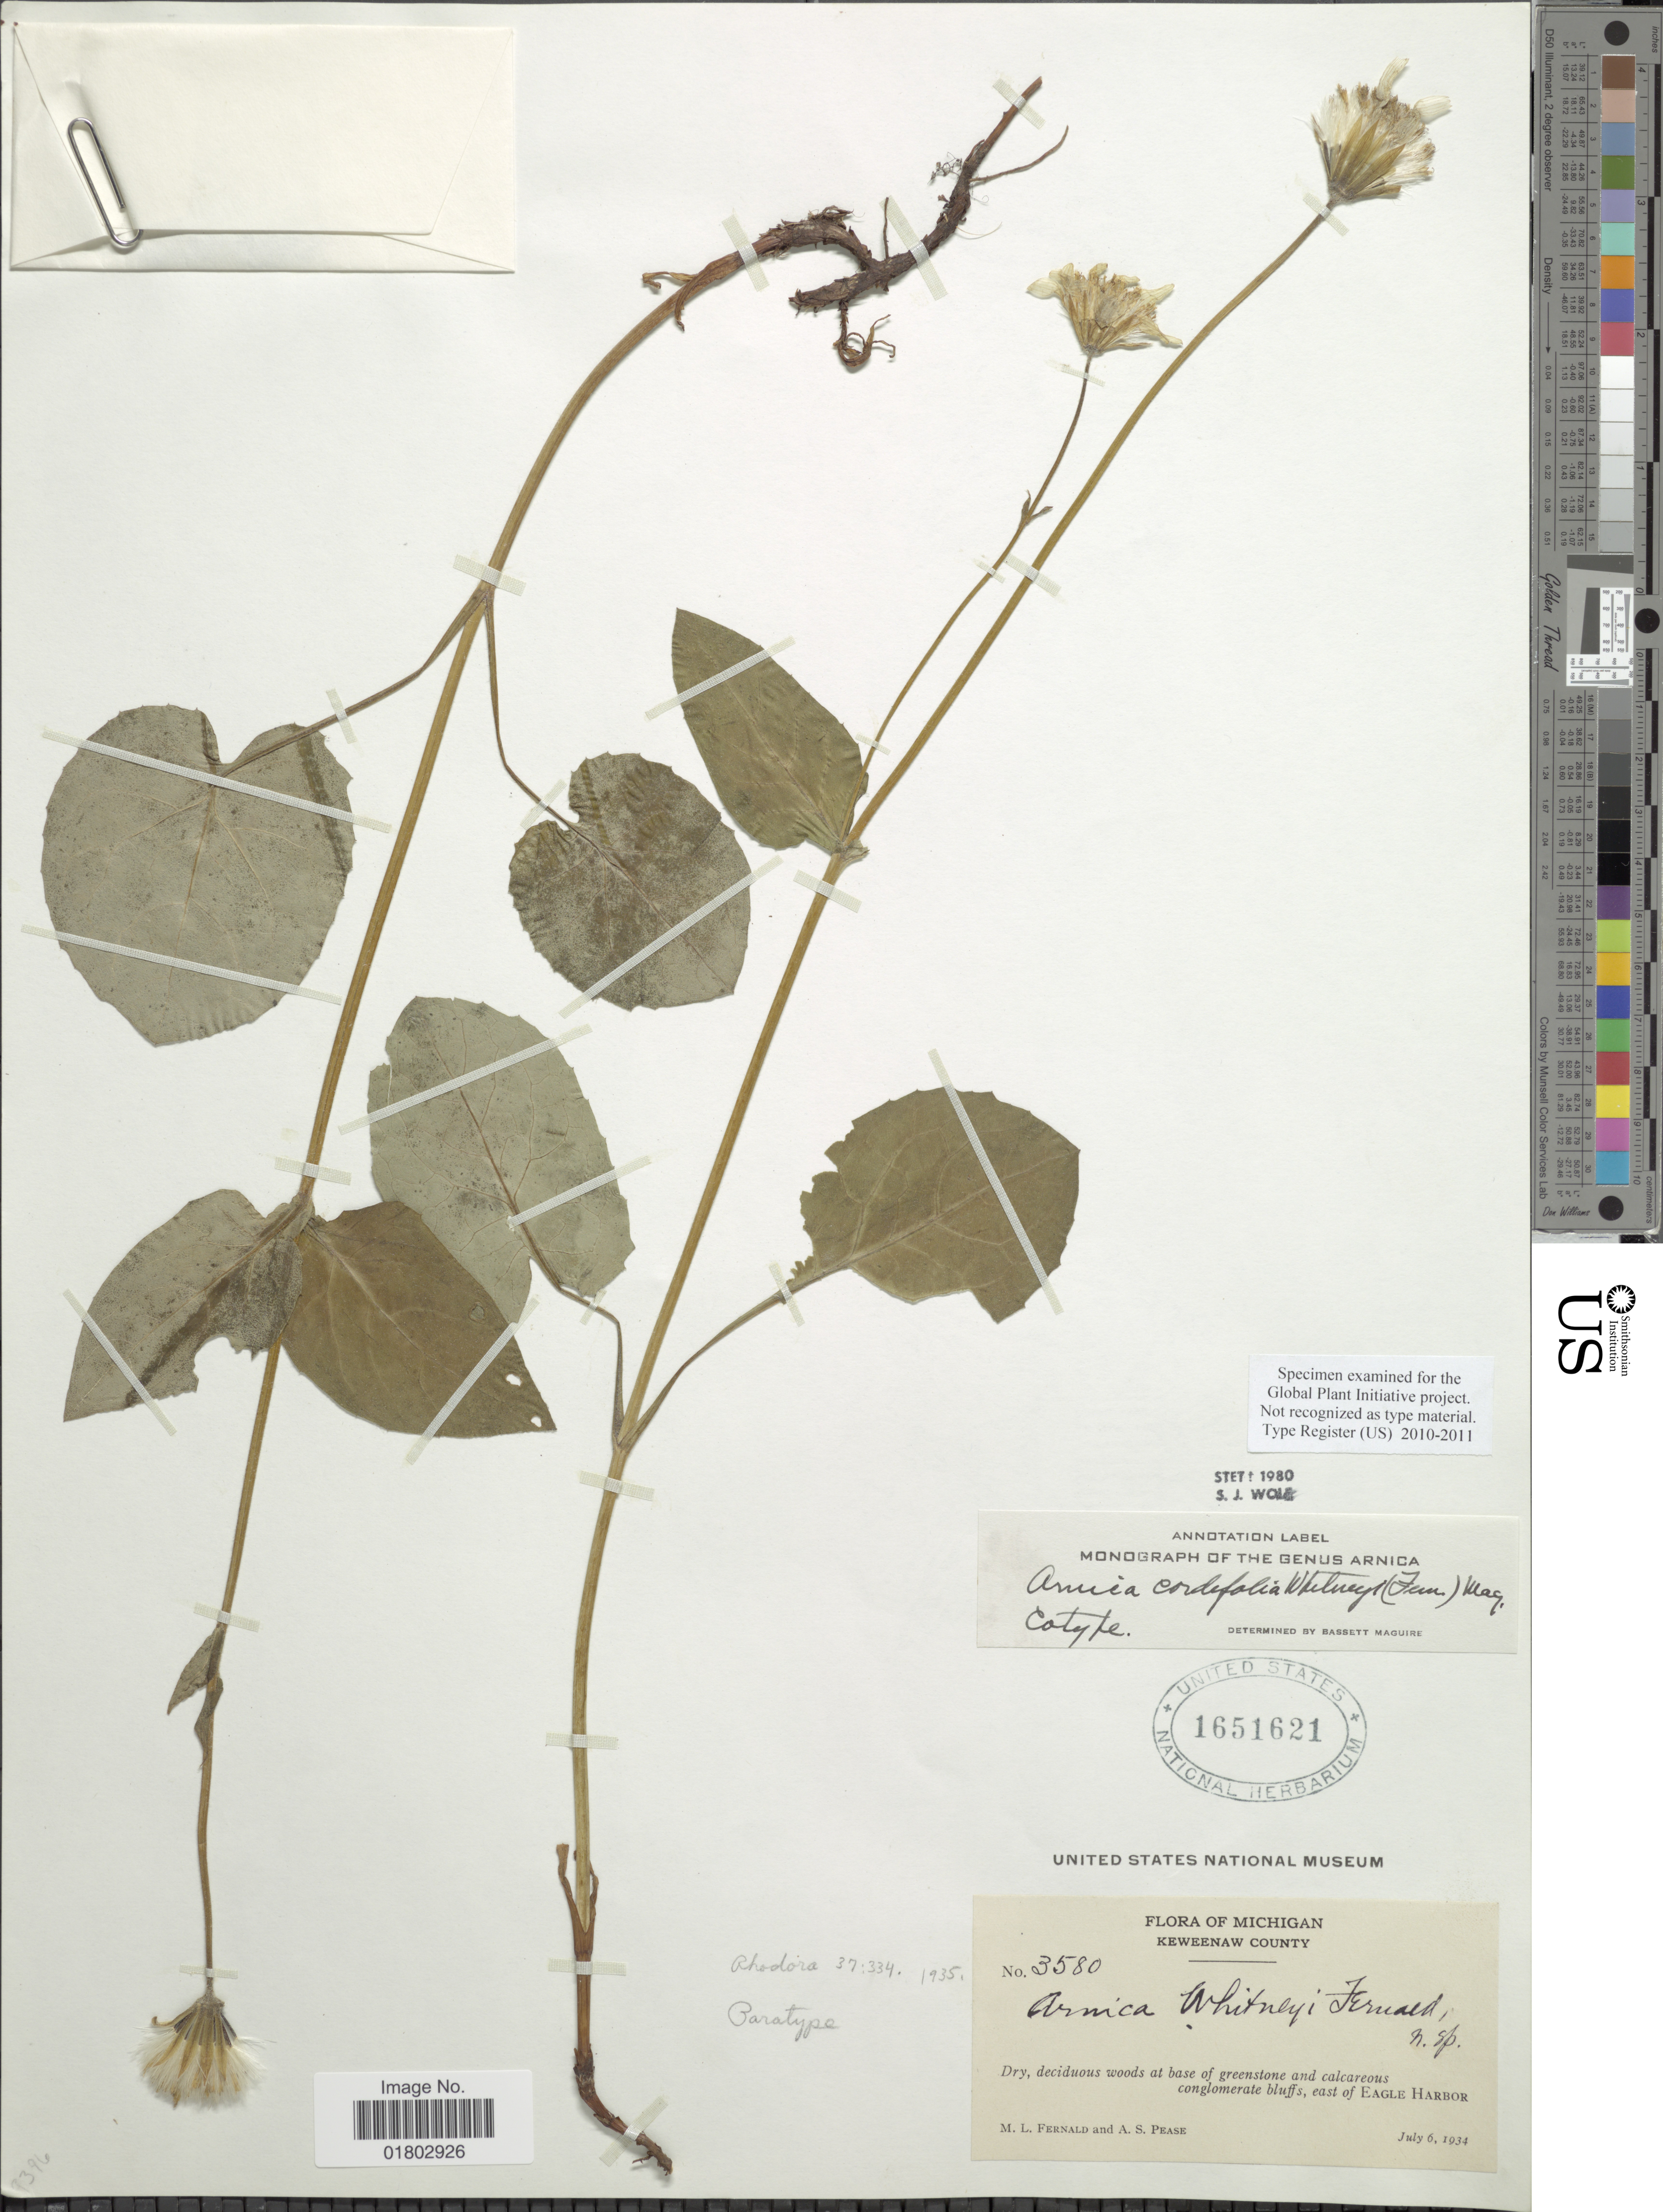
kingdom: Plantae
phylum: Tracheophyta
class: Magnoliopsida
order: Asterales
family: Asteraceae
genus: Arnica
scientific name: Arnica cordifolia subsp. genuina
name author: Maguire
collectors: M. L. Fernald & A. S. Pease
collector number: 3580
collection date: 1934-07-06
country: United States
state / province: Michigan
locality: Keweenaw County, Dry, deciduous woods at base of greenstone and calcareous conglomerate bluffs, east of Eagle Harbor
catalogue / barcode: US 1651621